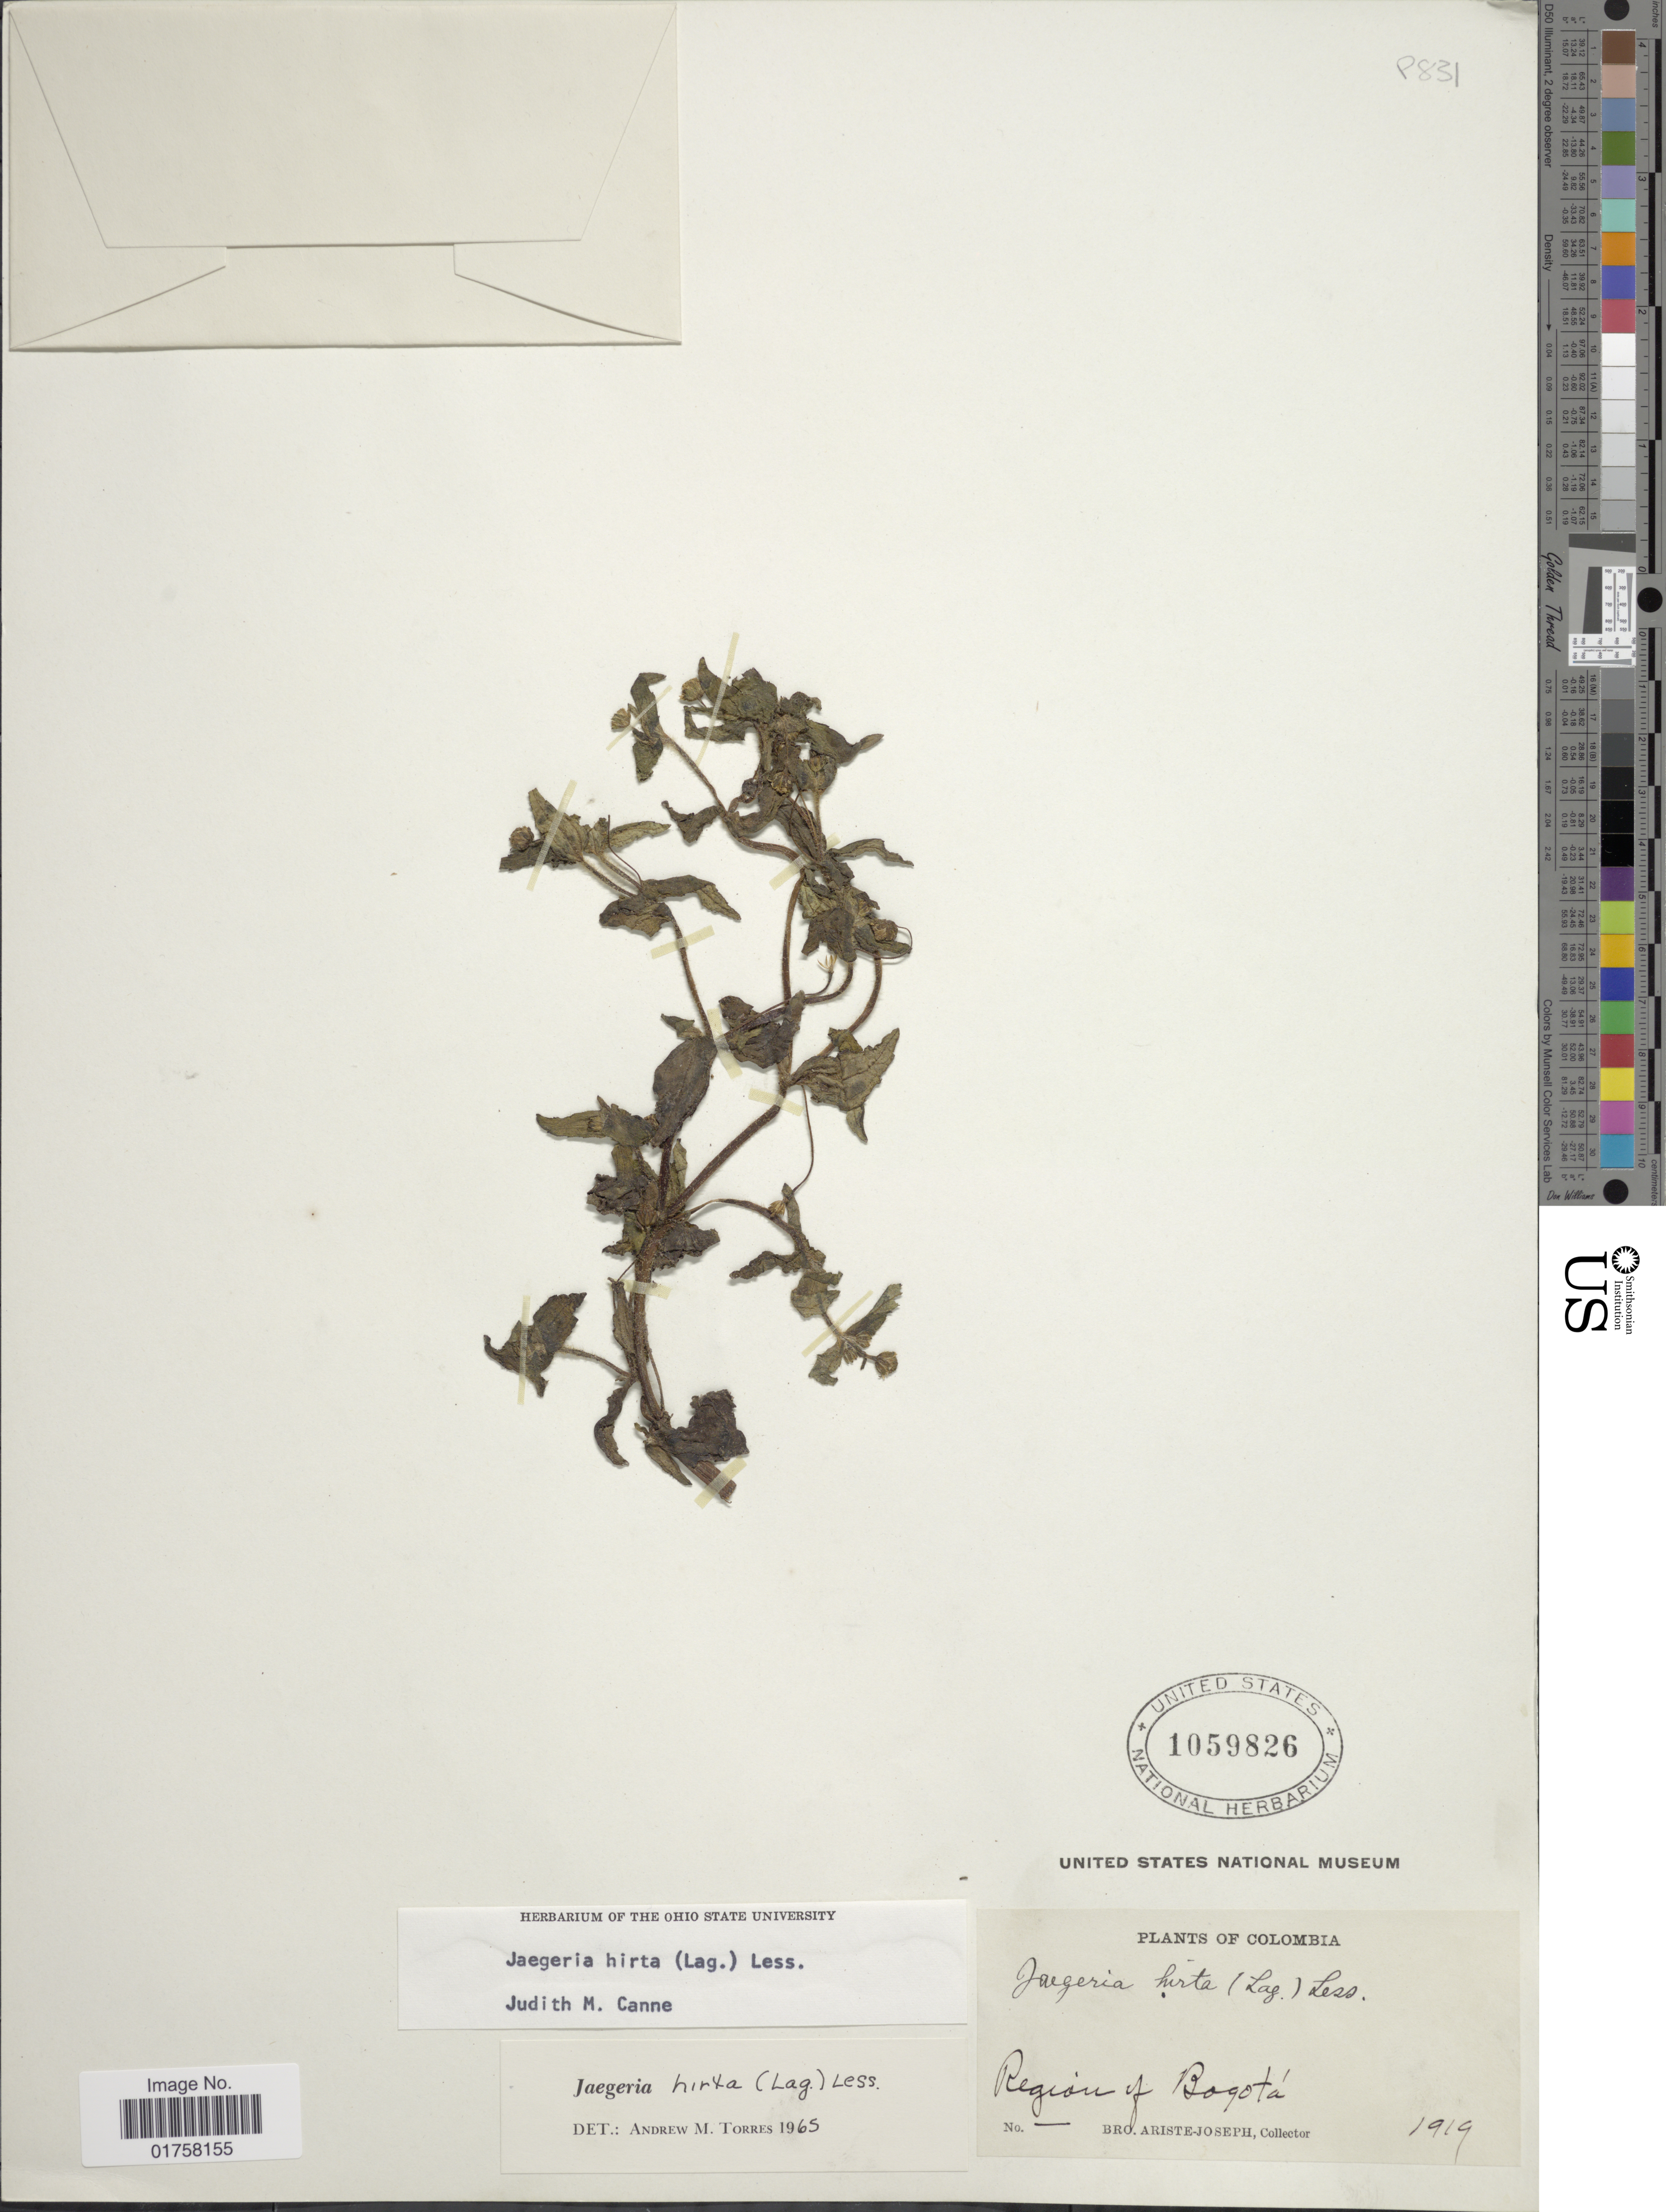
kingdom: Plantae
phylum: Tracheophyta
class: Magnoliopsida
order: Asterales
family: Asteraceae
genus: Jaegeria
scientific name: Jaegeria hirta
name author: (Lag.) Less.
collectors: Bro. Ariste-Joseph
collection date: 1919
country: Colombia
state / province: Bogota D.C.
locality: Region of Bogotá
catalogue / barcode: US 1059826